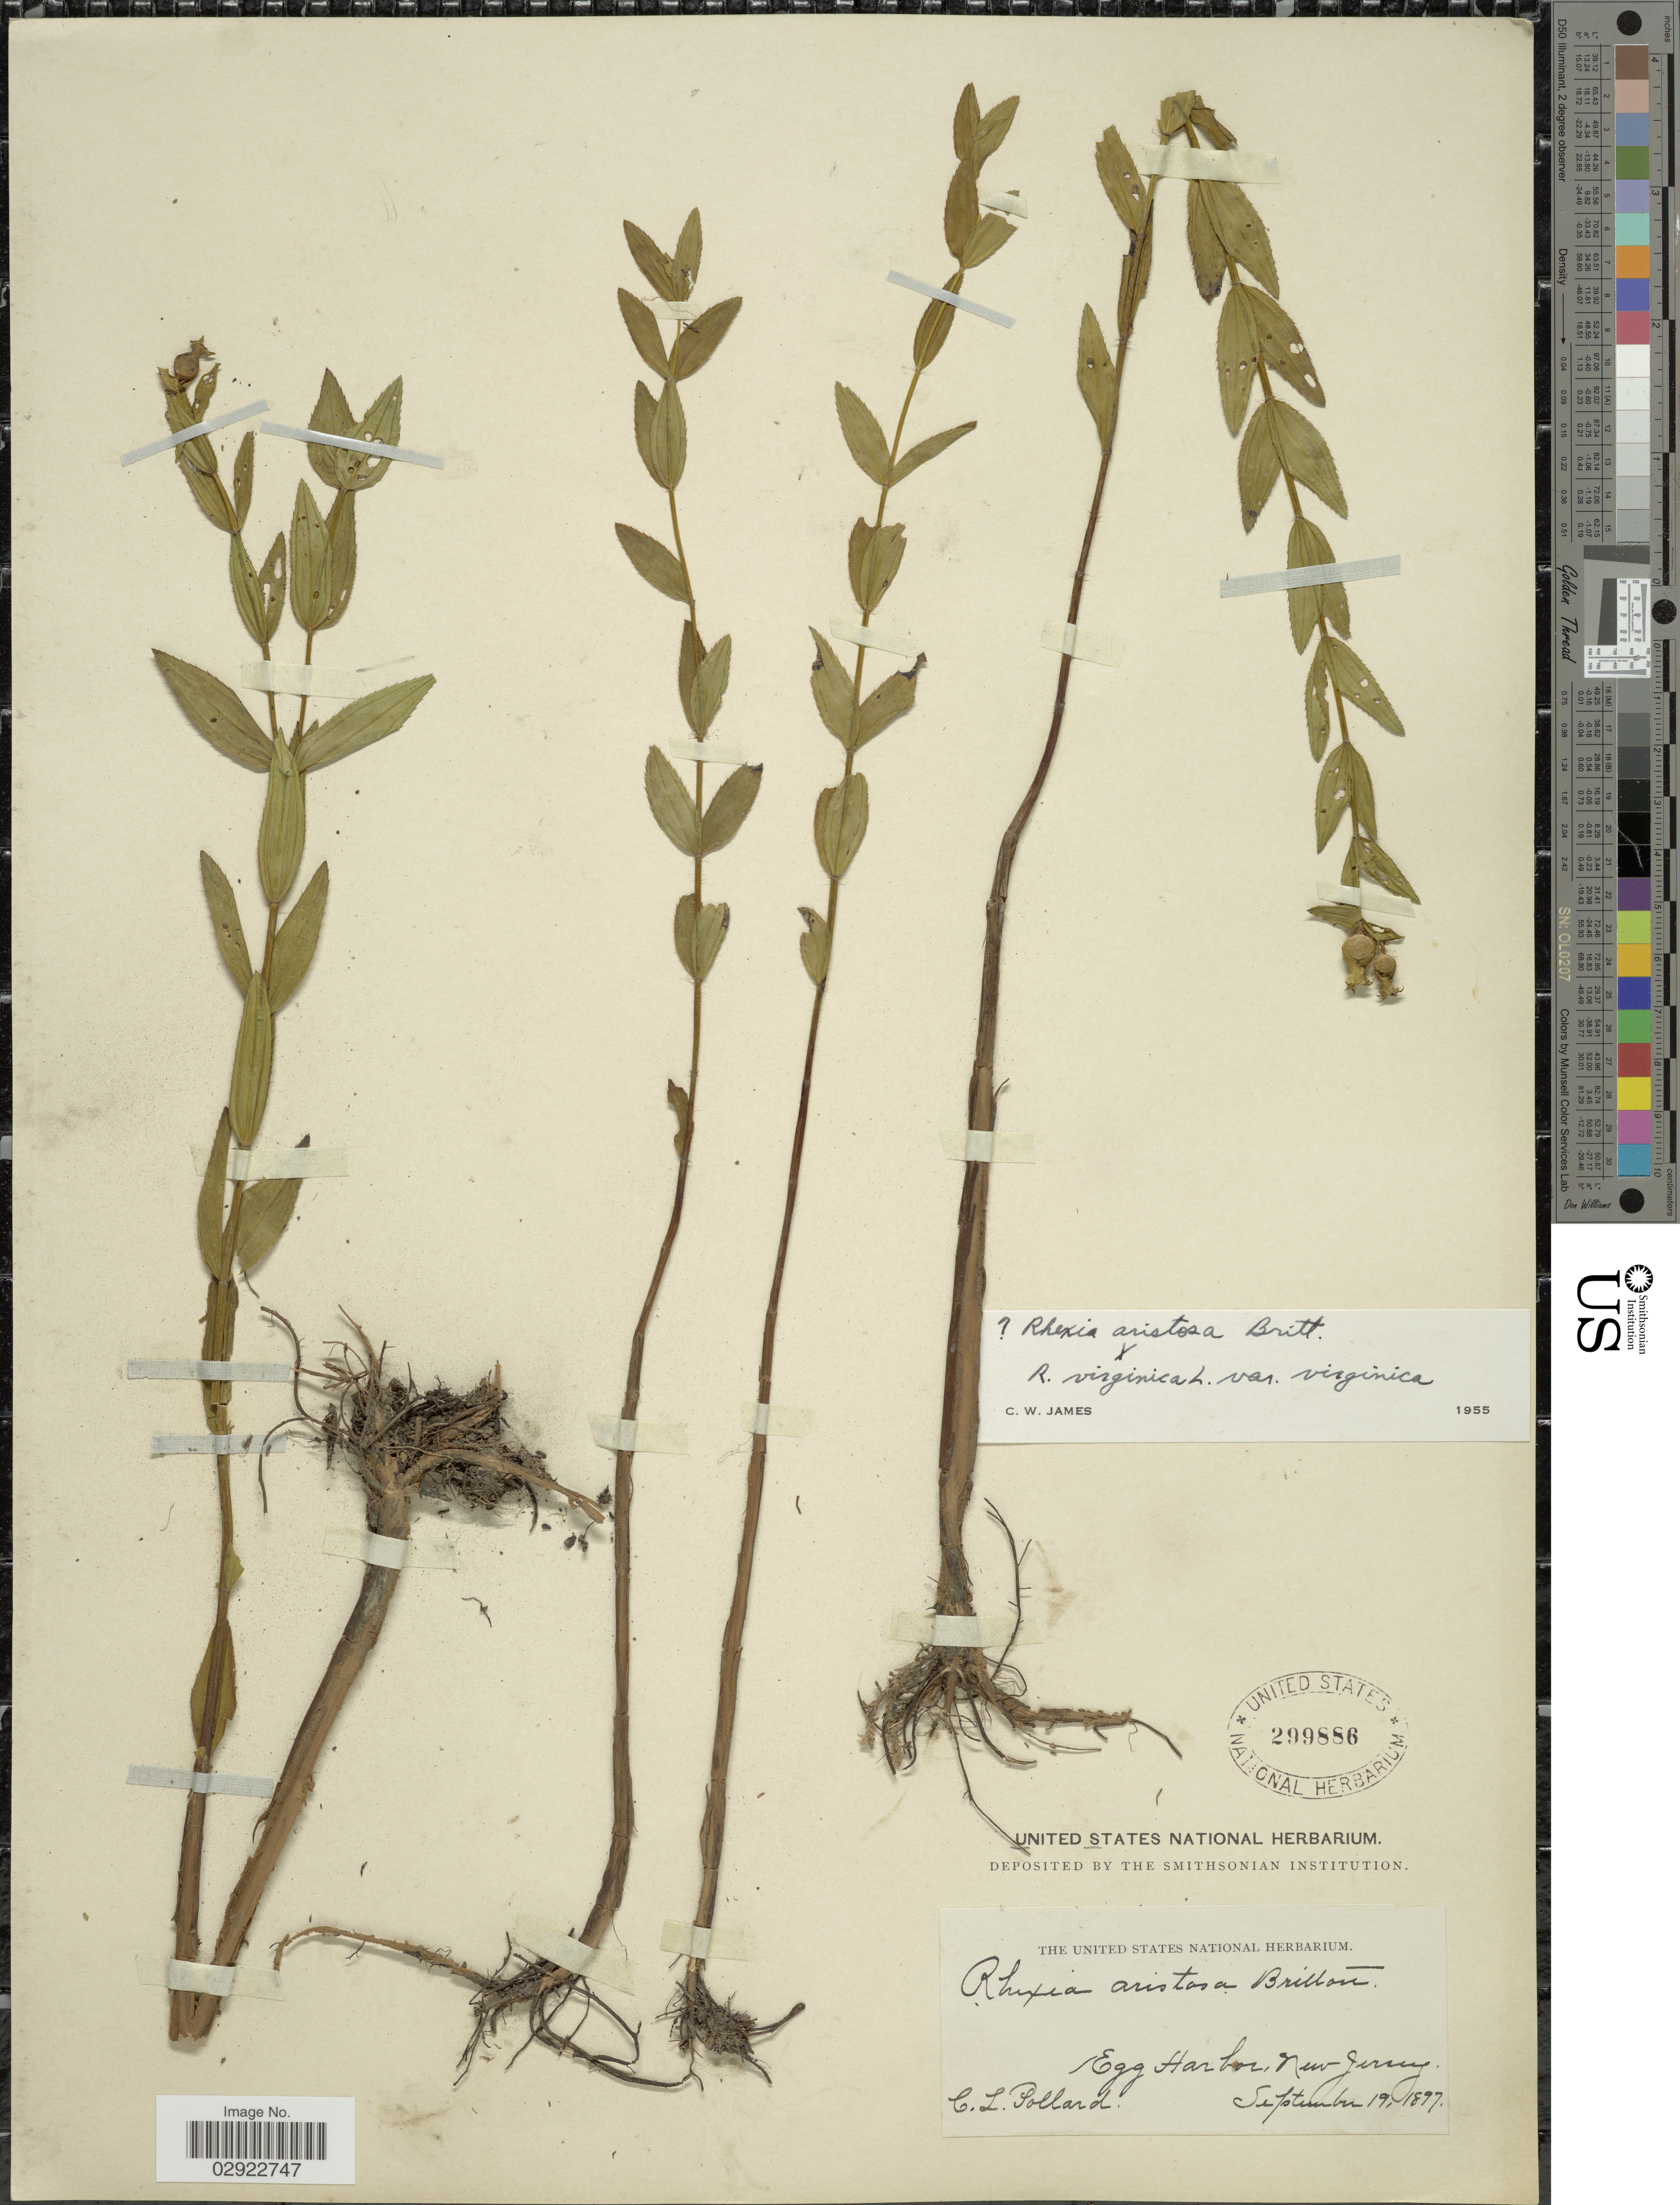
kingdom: Plantae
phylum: Tracheophyta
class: Magnoliopsida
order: Myrtales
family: Melastomataceae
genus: Rhexia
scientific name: Rhexia aristosa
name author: Britton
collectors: C. L. Pollard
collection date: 1897-09-19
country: United States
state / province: New Jersey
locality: Egg Harbor.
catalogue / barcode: US 299886